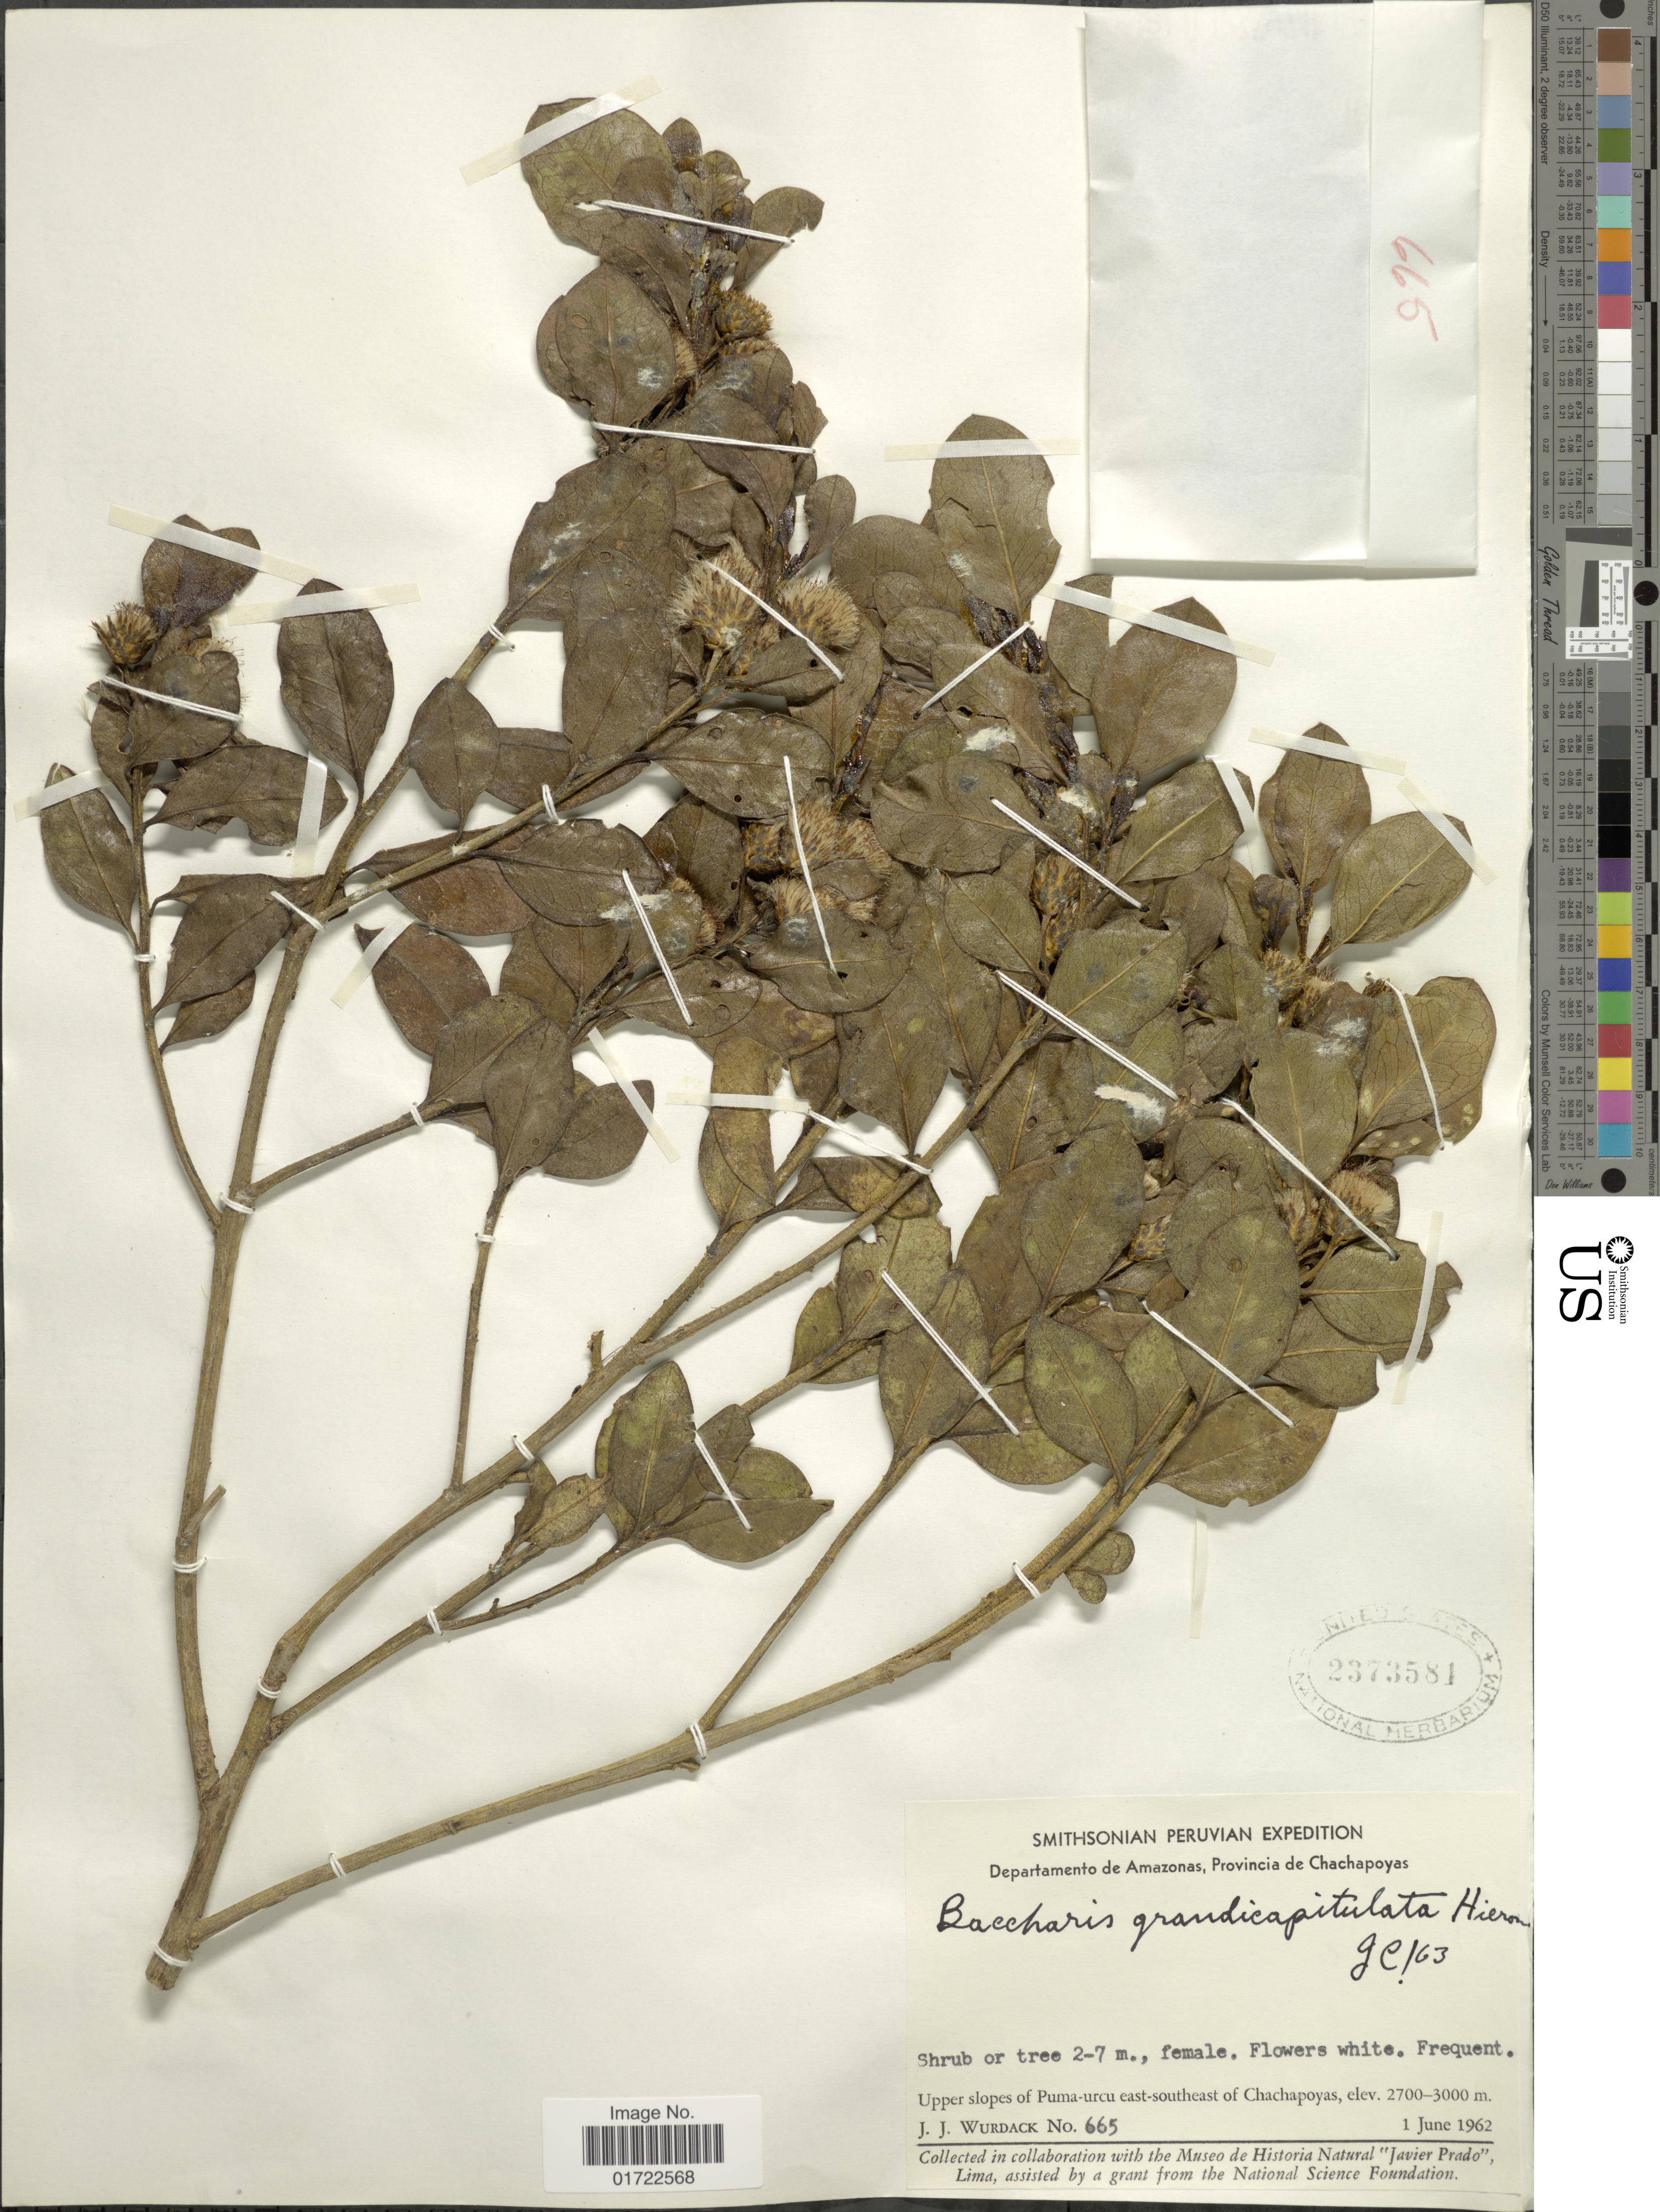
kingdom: Plantae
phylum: Tracheophyta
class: Magnoliopsida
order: Asterales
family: Asteraceae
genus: Baccharis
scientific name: Baccharis grandicapitulata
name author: Hieron.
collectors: J. J. Wurdack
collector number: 665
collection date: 1962-06-01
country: Peru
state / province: Amazonas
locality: Provincia de Chachapoyas, Upper slopes of Puma-urcu east southeast of Chachapoyas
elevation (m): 2700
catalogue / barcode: US 2373581